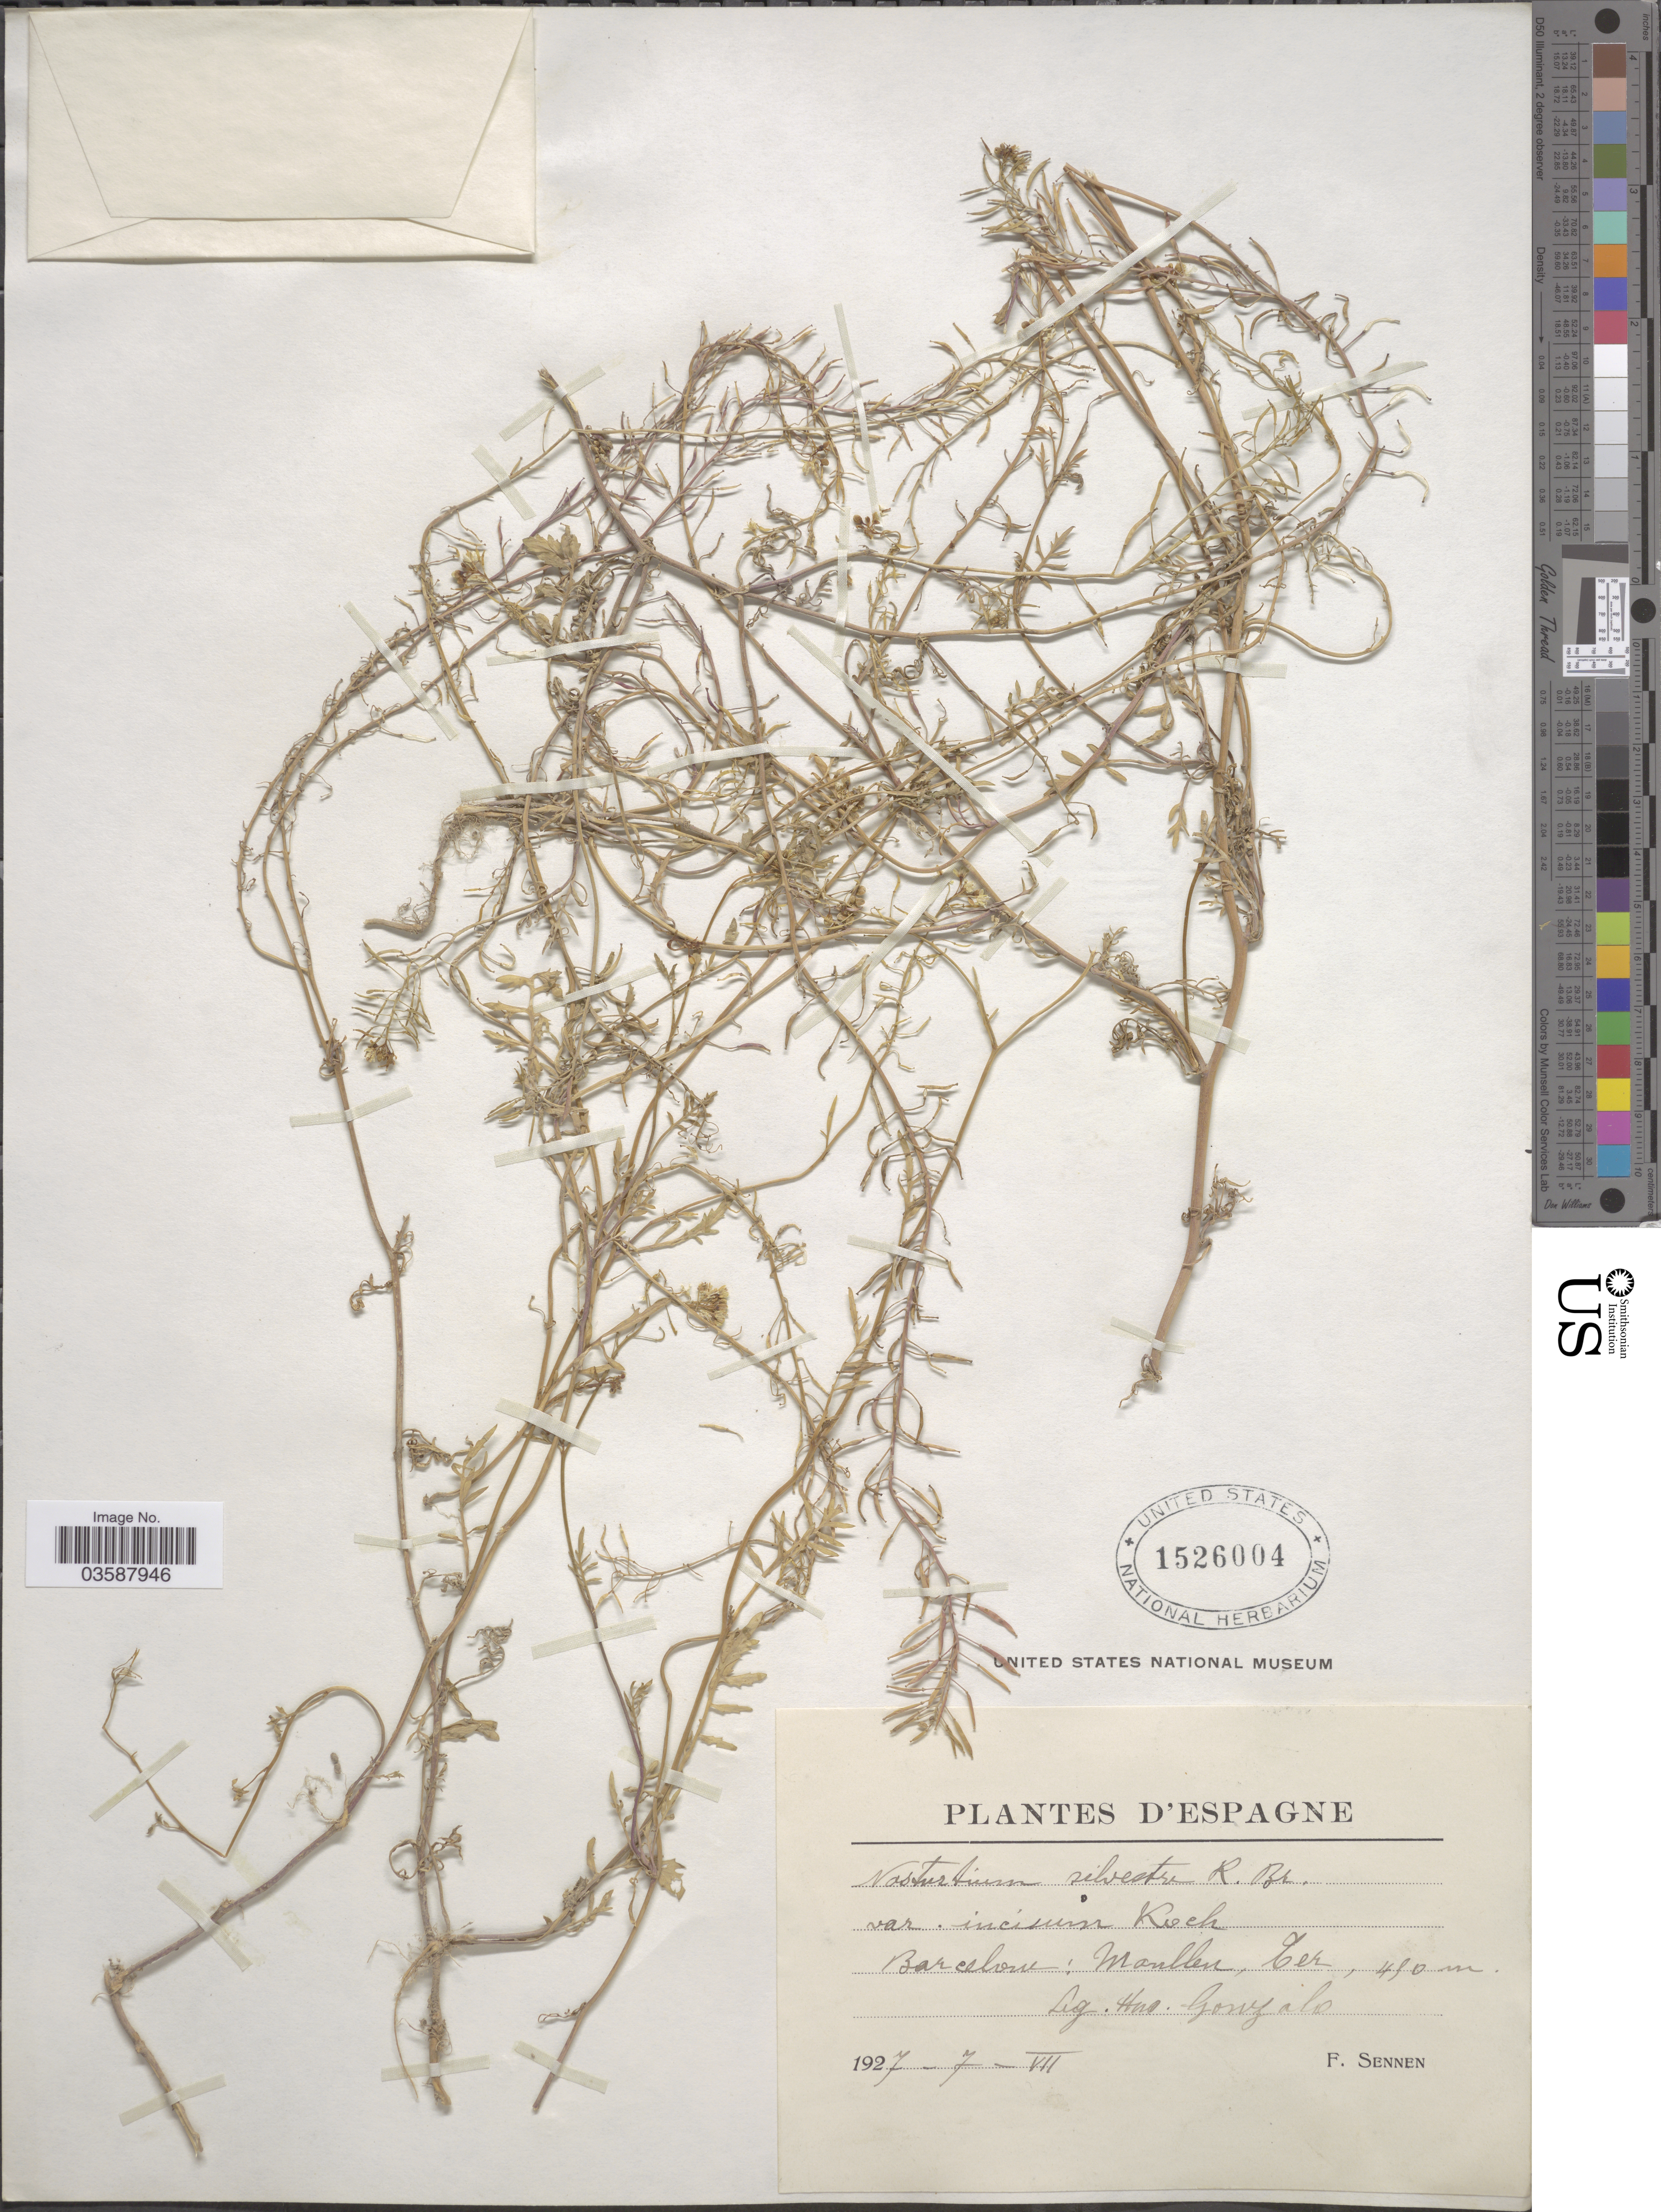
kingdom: Plantae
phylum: Tracheophyta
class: Magnoliopsida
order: Brassicales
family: Brassicaceae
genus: Rorippa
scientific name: Rorippa sylvestris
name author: (L.) Besser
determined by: Strong, M. T., (US), Smithsonian Institution - National Museum of Natural History (UNITED STATES)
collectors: H. Gonzalo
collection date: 1927-07-07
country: Spain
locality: Espagne. Barcelona: Monlleu, Ter.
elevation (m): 450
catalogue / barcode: US 1526004